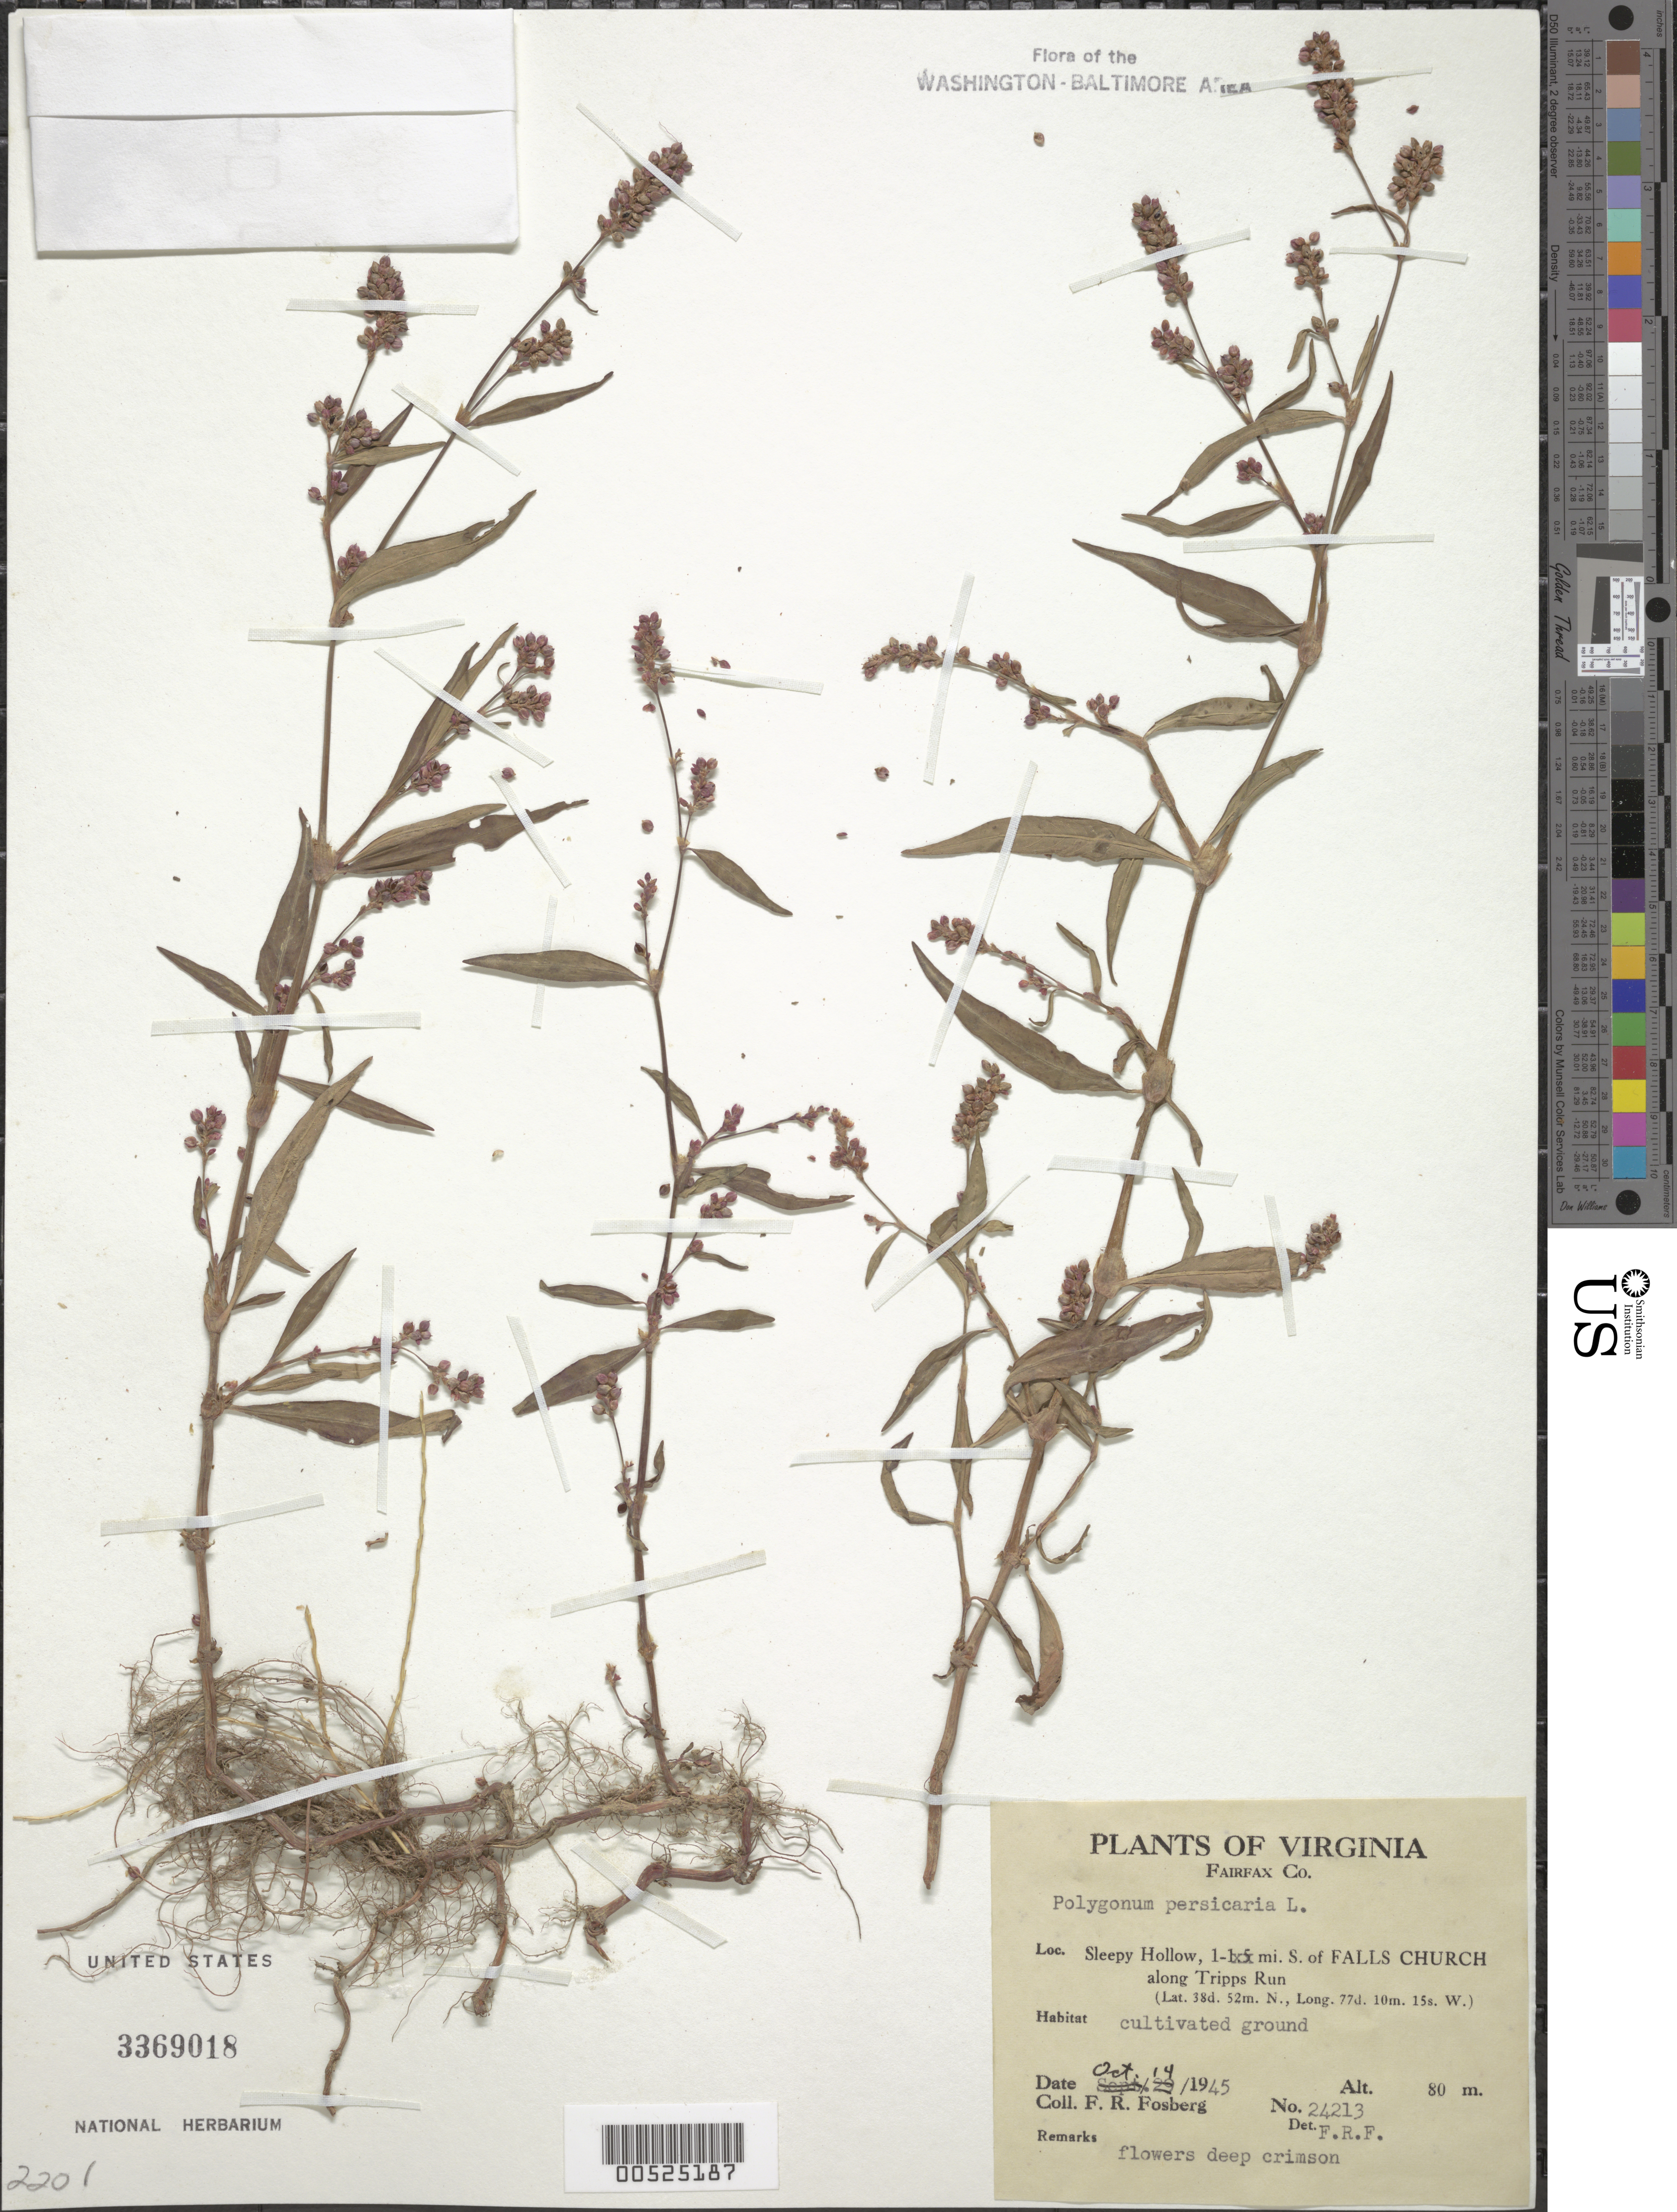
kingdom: Plantae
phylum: Tracheophyta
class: Magnoliopsida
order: Caryophyllales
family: Polygonaceae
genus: Persicaria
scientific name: Persicaria maculosa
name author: S.F. Gray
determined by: Atha, D. E.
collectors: F. R. Fosberg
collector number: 24213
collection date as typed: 14 Oct 1945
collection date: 1945-10-14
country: United States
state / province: Virginia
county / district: Fairfax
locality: Sleepy Hollow, 1 mi. S of Falls Church along Tripps Run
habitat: Cultivated ground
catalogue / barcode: US 3369018